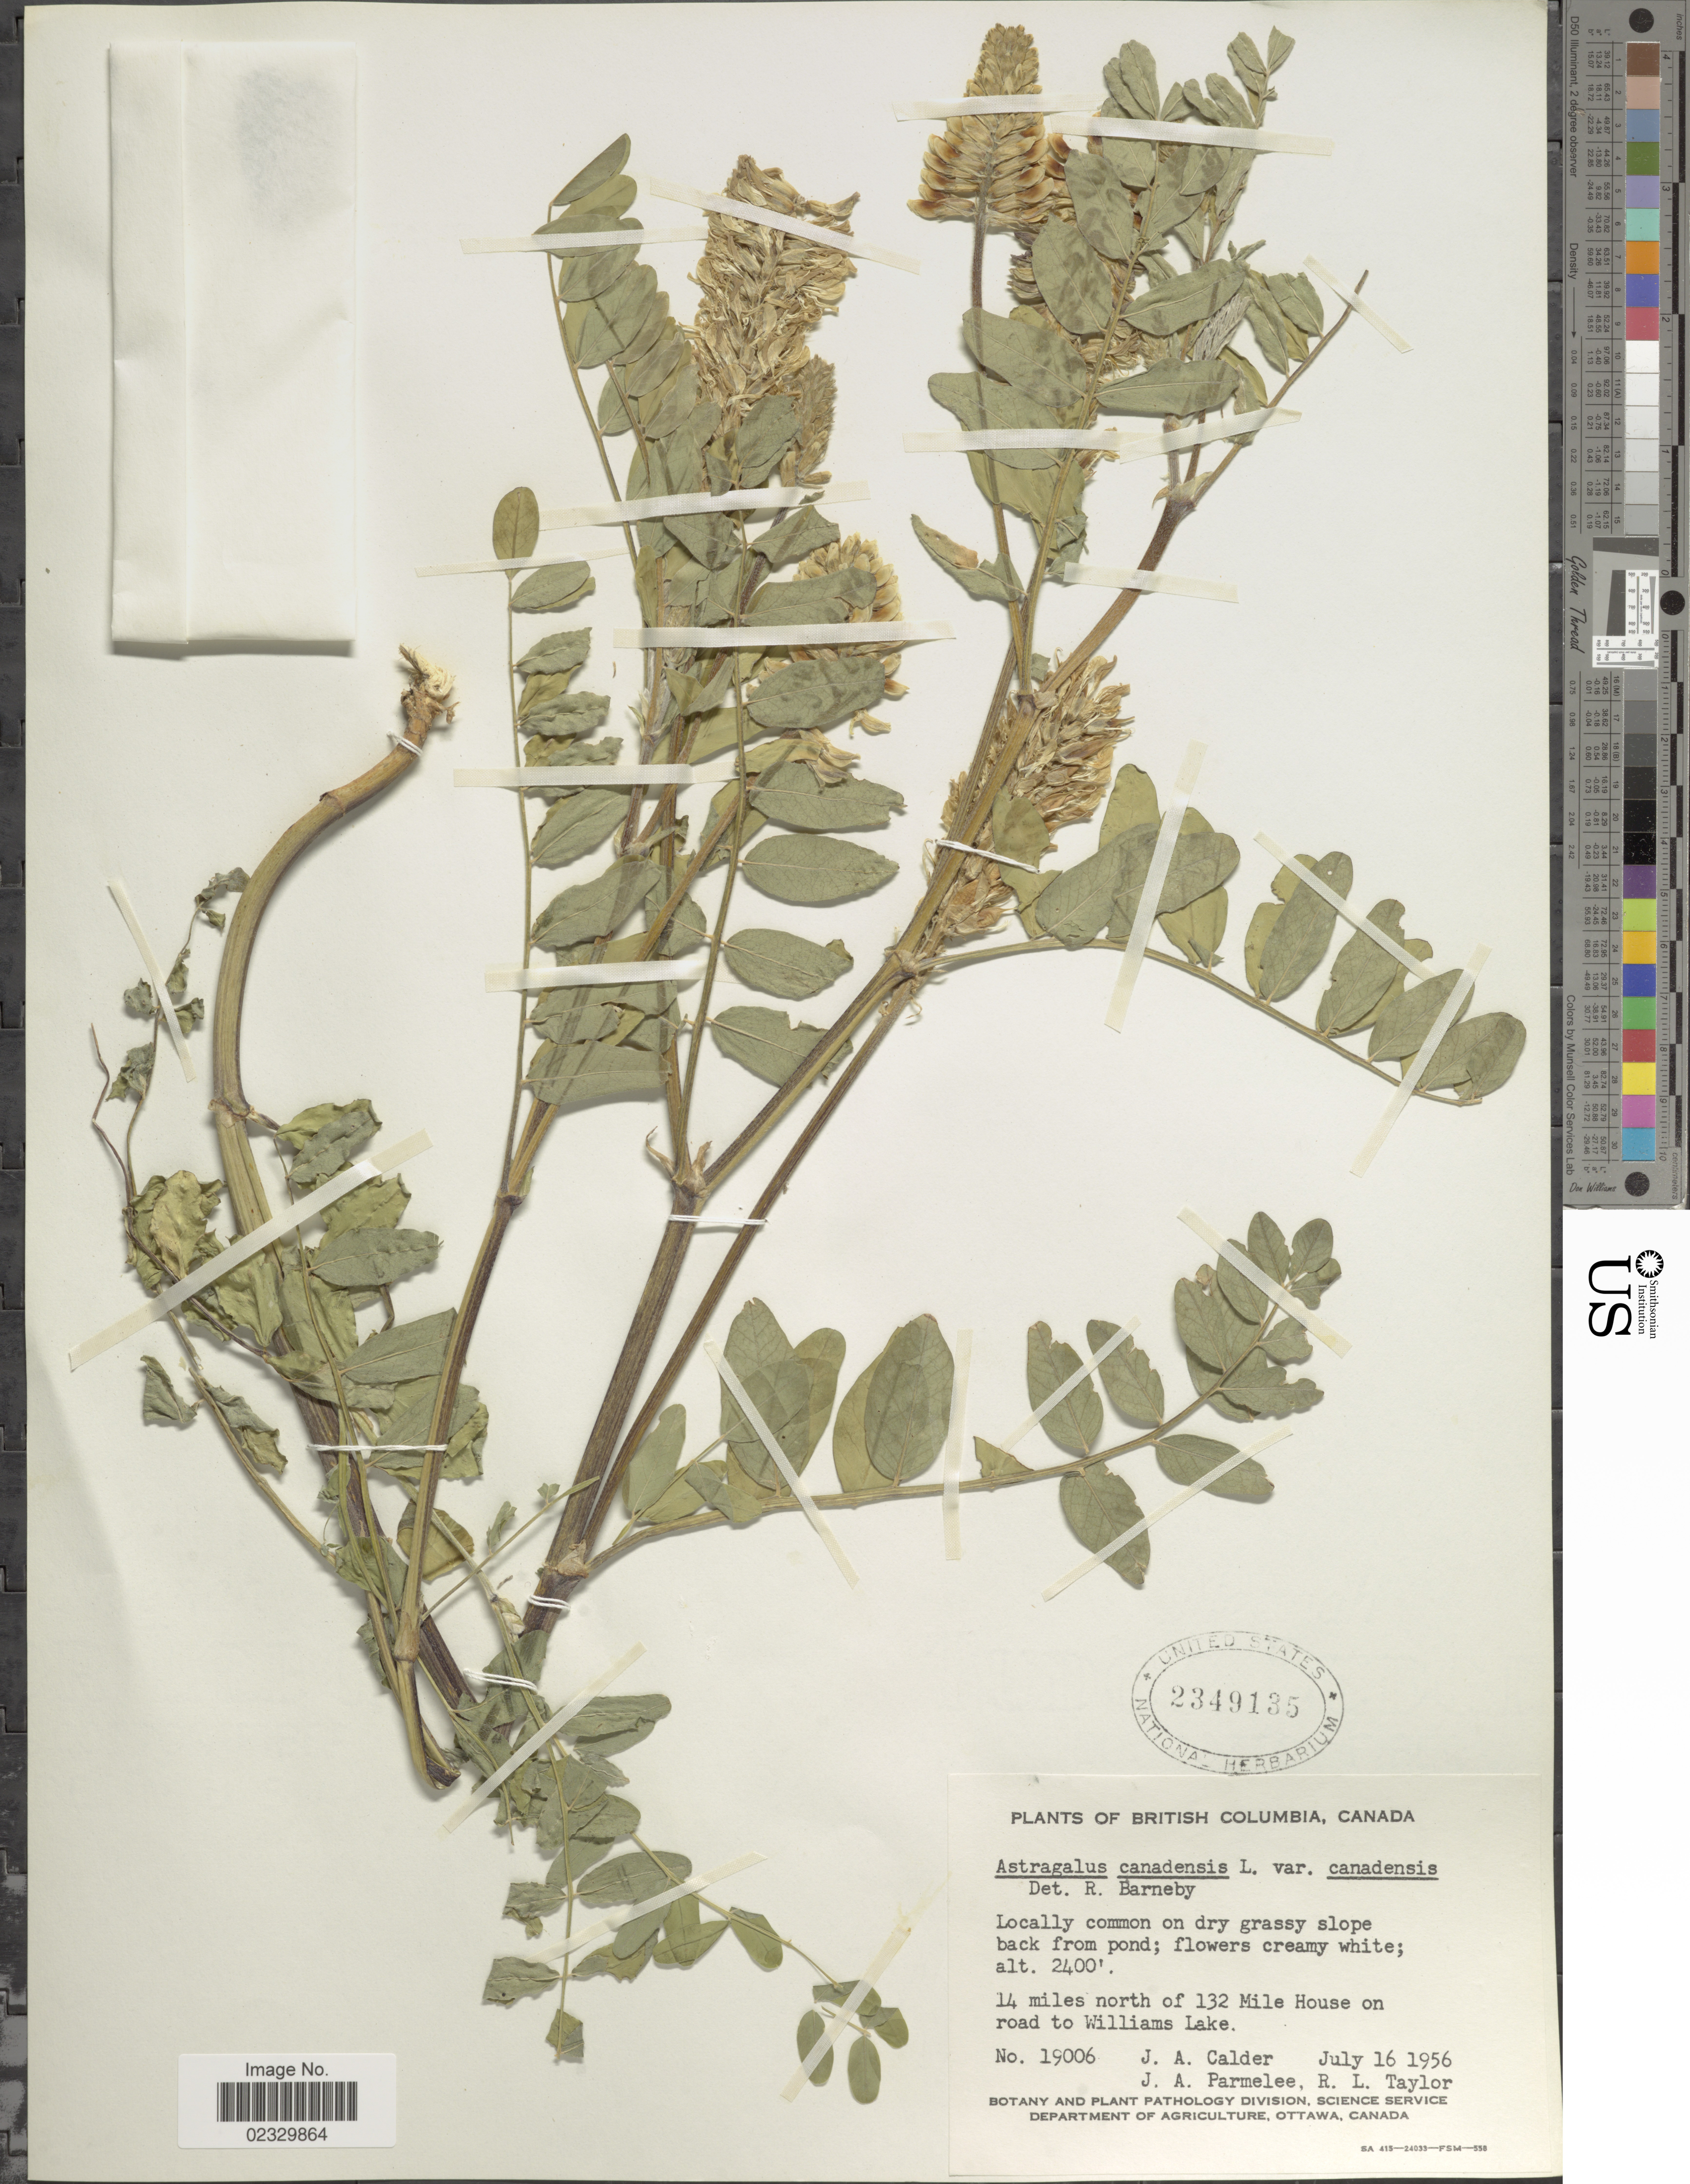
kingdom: Plantae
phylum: Tracheophyta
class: Magnoliopsida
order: Fabales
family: Fabaceae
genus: Astragalus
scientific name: Astragalus canadensis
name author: L.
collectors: J. A. Calder, J. A. Parmelee & R. Taylor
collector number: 19006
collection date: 1956-07-16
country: Canada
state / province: British Columbia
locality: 14 miles north of 132 Mile House on road to Williams Lake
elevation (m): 732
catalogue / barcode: US 2349135